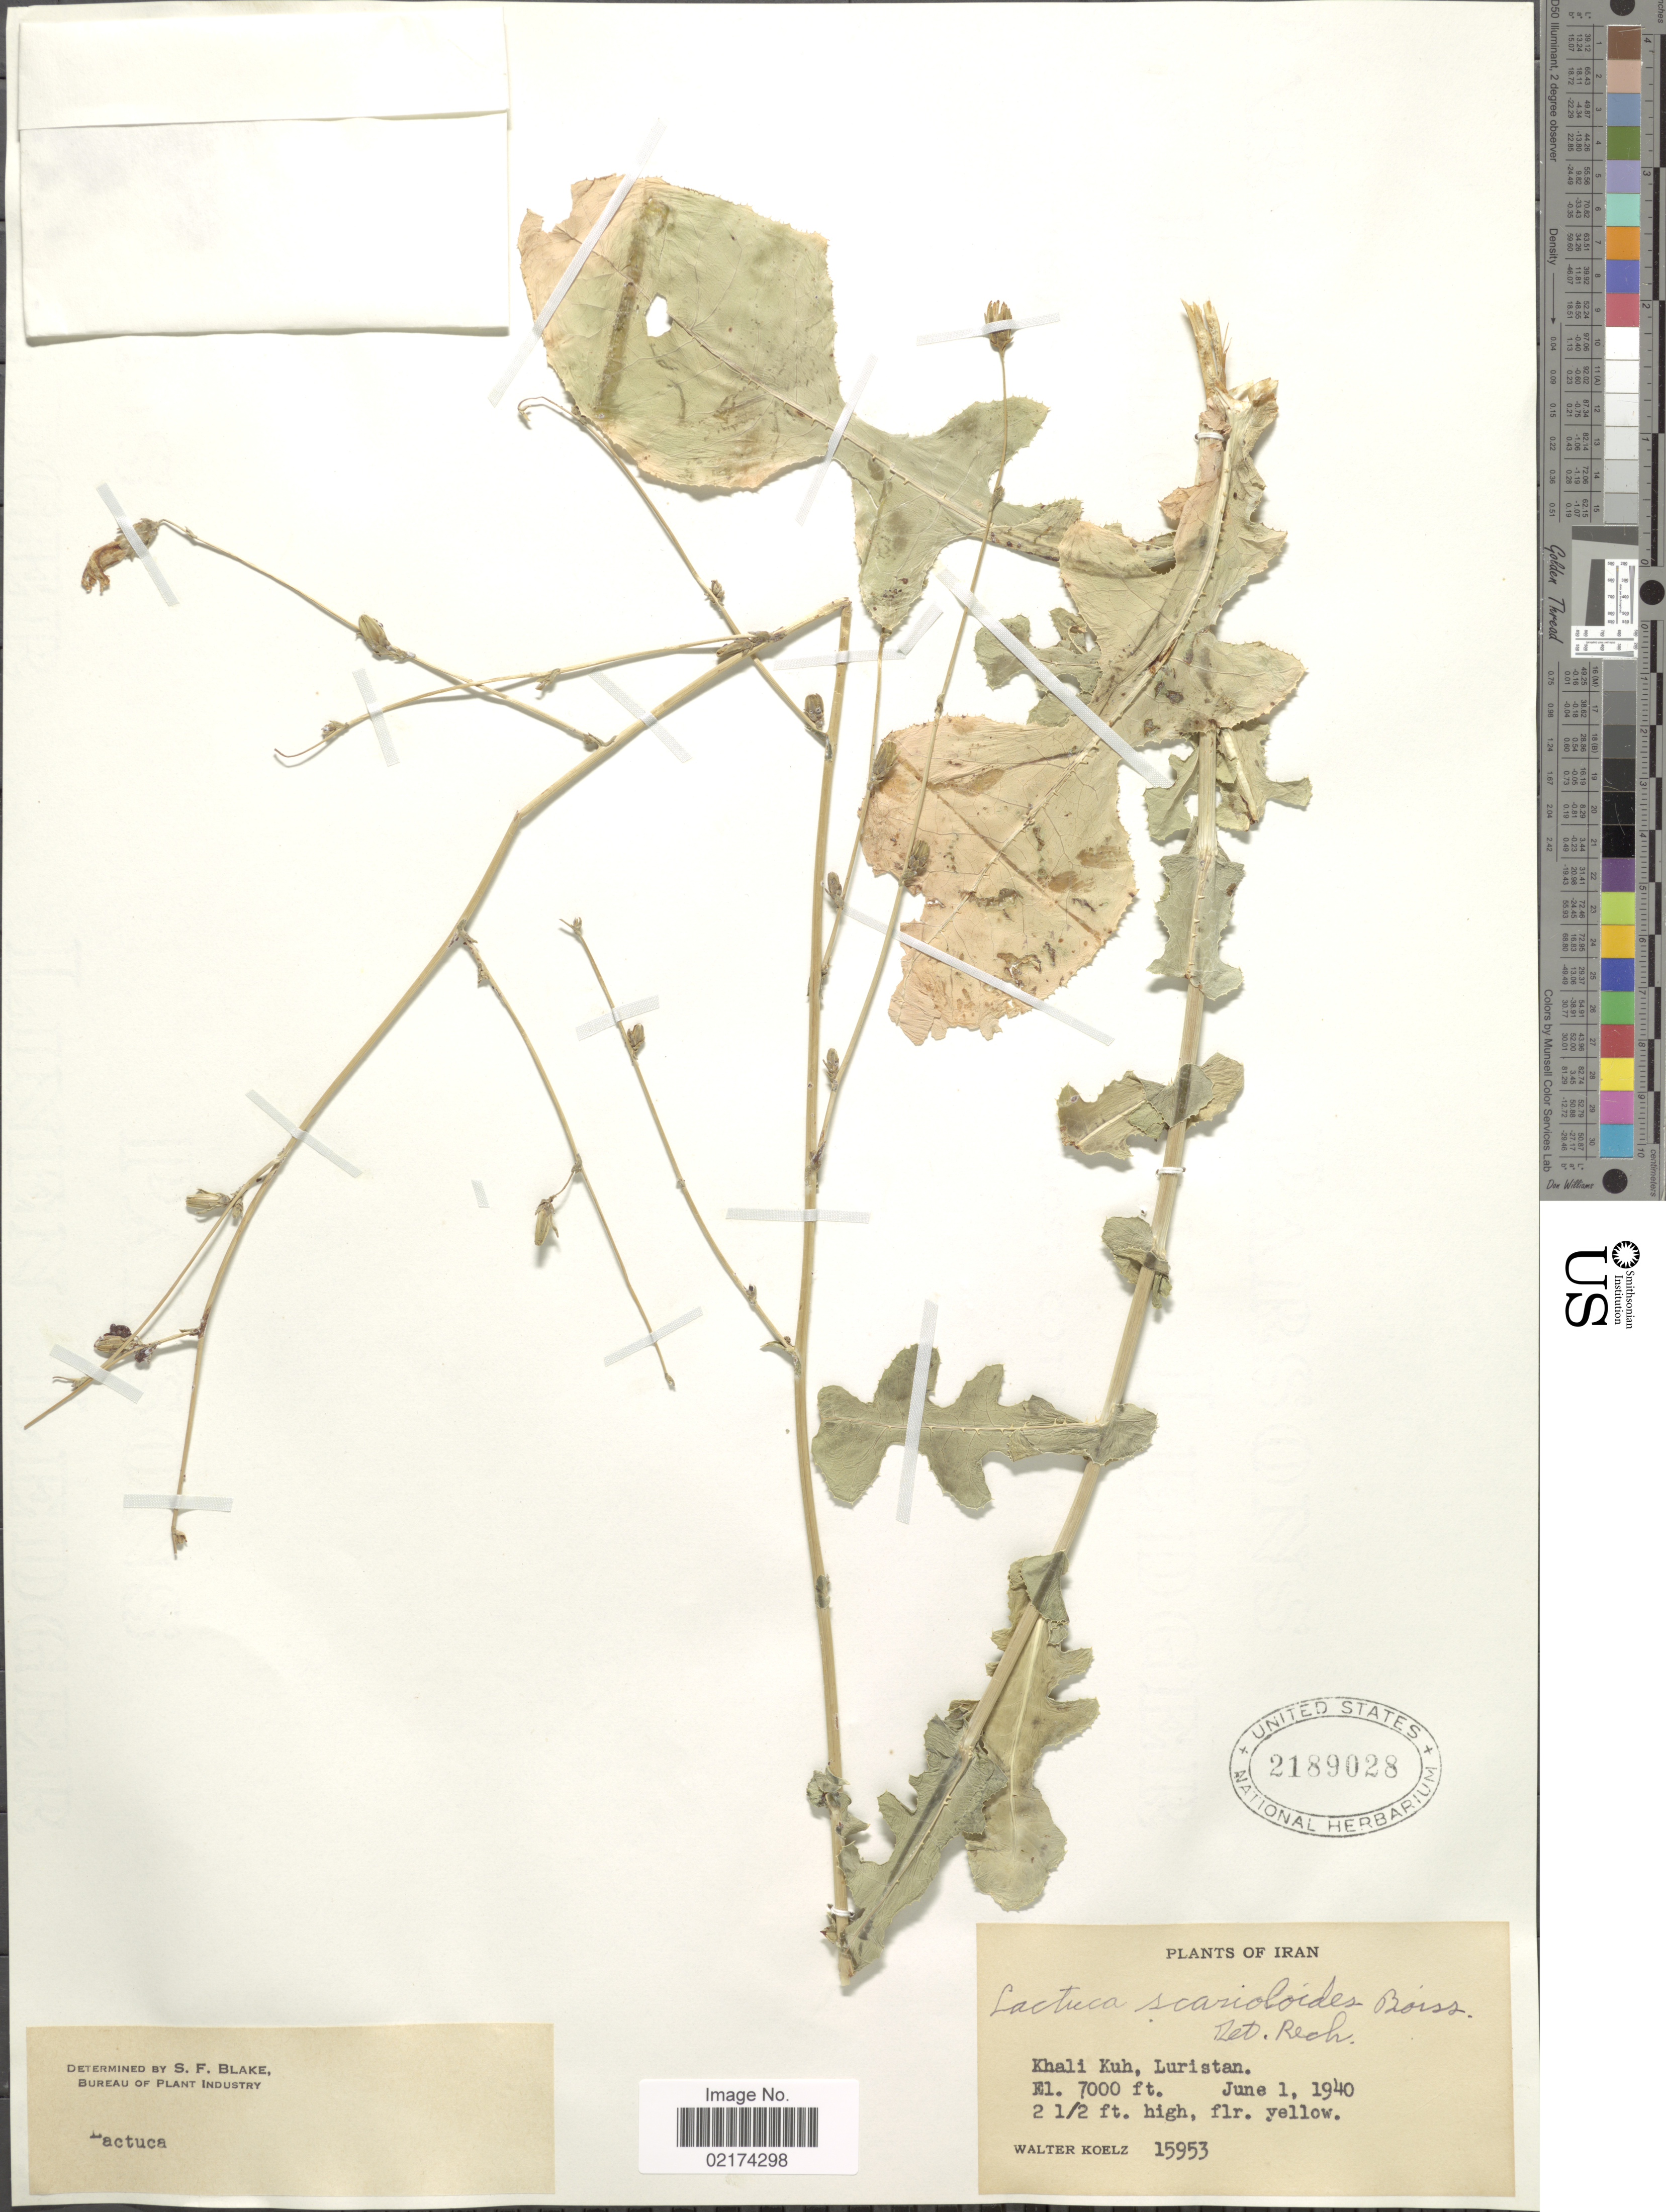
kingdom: Plantae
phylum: Tracheophyta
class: Magnoliopsida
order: Asterales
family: Asteraceae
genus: Lactuca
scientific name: Lactuca scarioloides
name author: Boiss.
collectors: W. N. Koelz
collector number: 15953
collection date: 1940-06-01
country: Iran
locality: Khali Kuh, Luristan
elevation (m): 2134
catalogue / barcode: US 2189028